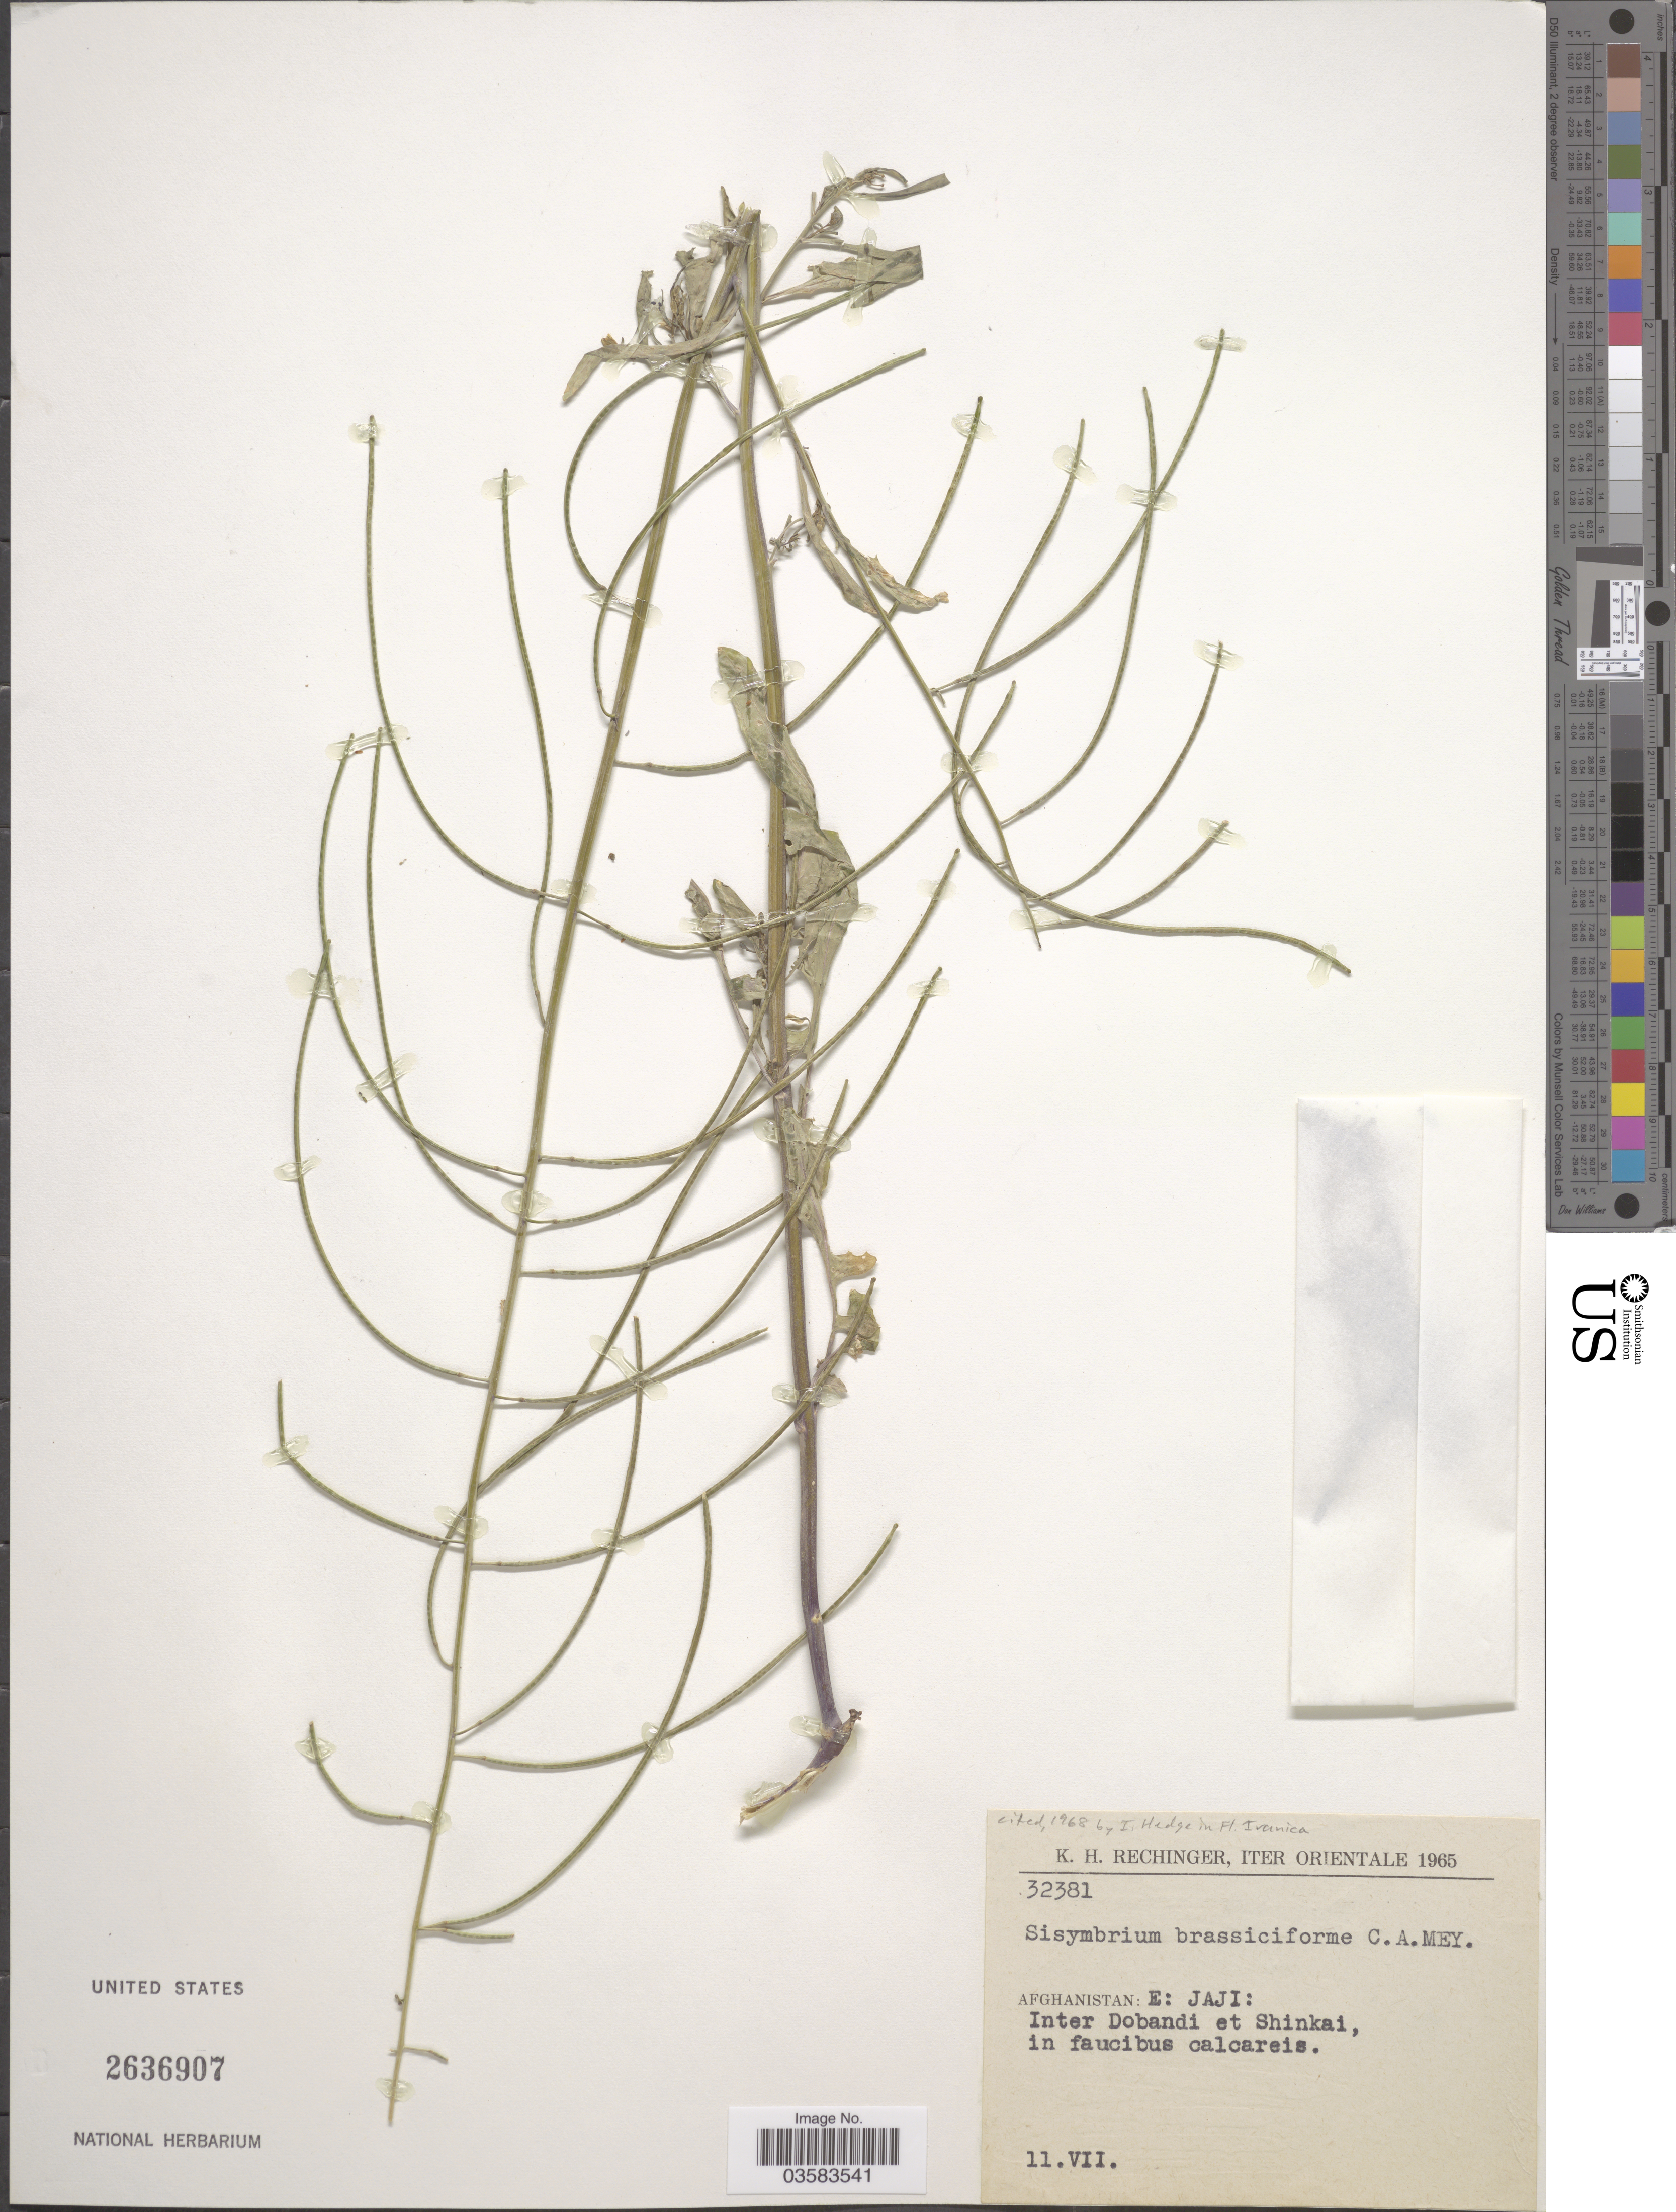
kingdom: Plantae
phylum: Tracheophyta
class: Magnoliopsida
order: Brassicales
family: Brassicaceae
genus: Sisymbrium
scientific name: Sisymbrium brassiciforme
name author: C.A. Mey.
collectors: K. H. Rechinger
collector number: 32381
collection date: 1965-07-11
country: Afghanistan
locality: Iter Orientale. E: Jaji: Inter Dobandi et Shinkai.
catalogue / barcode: US 2636907